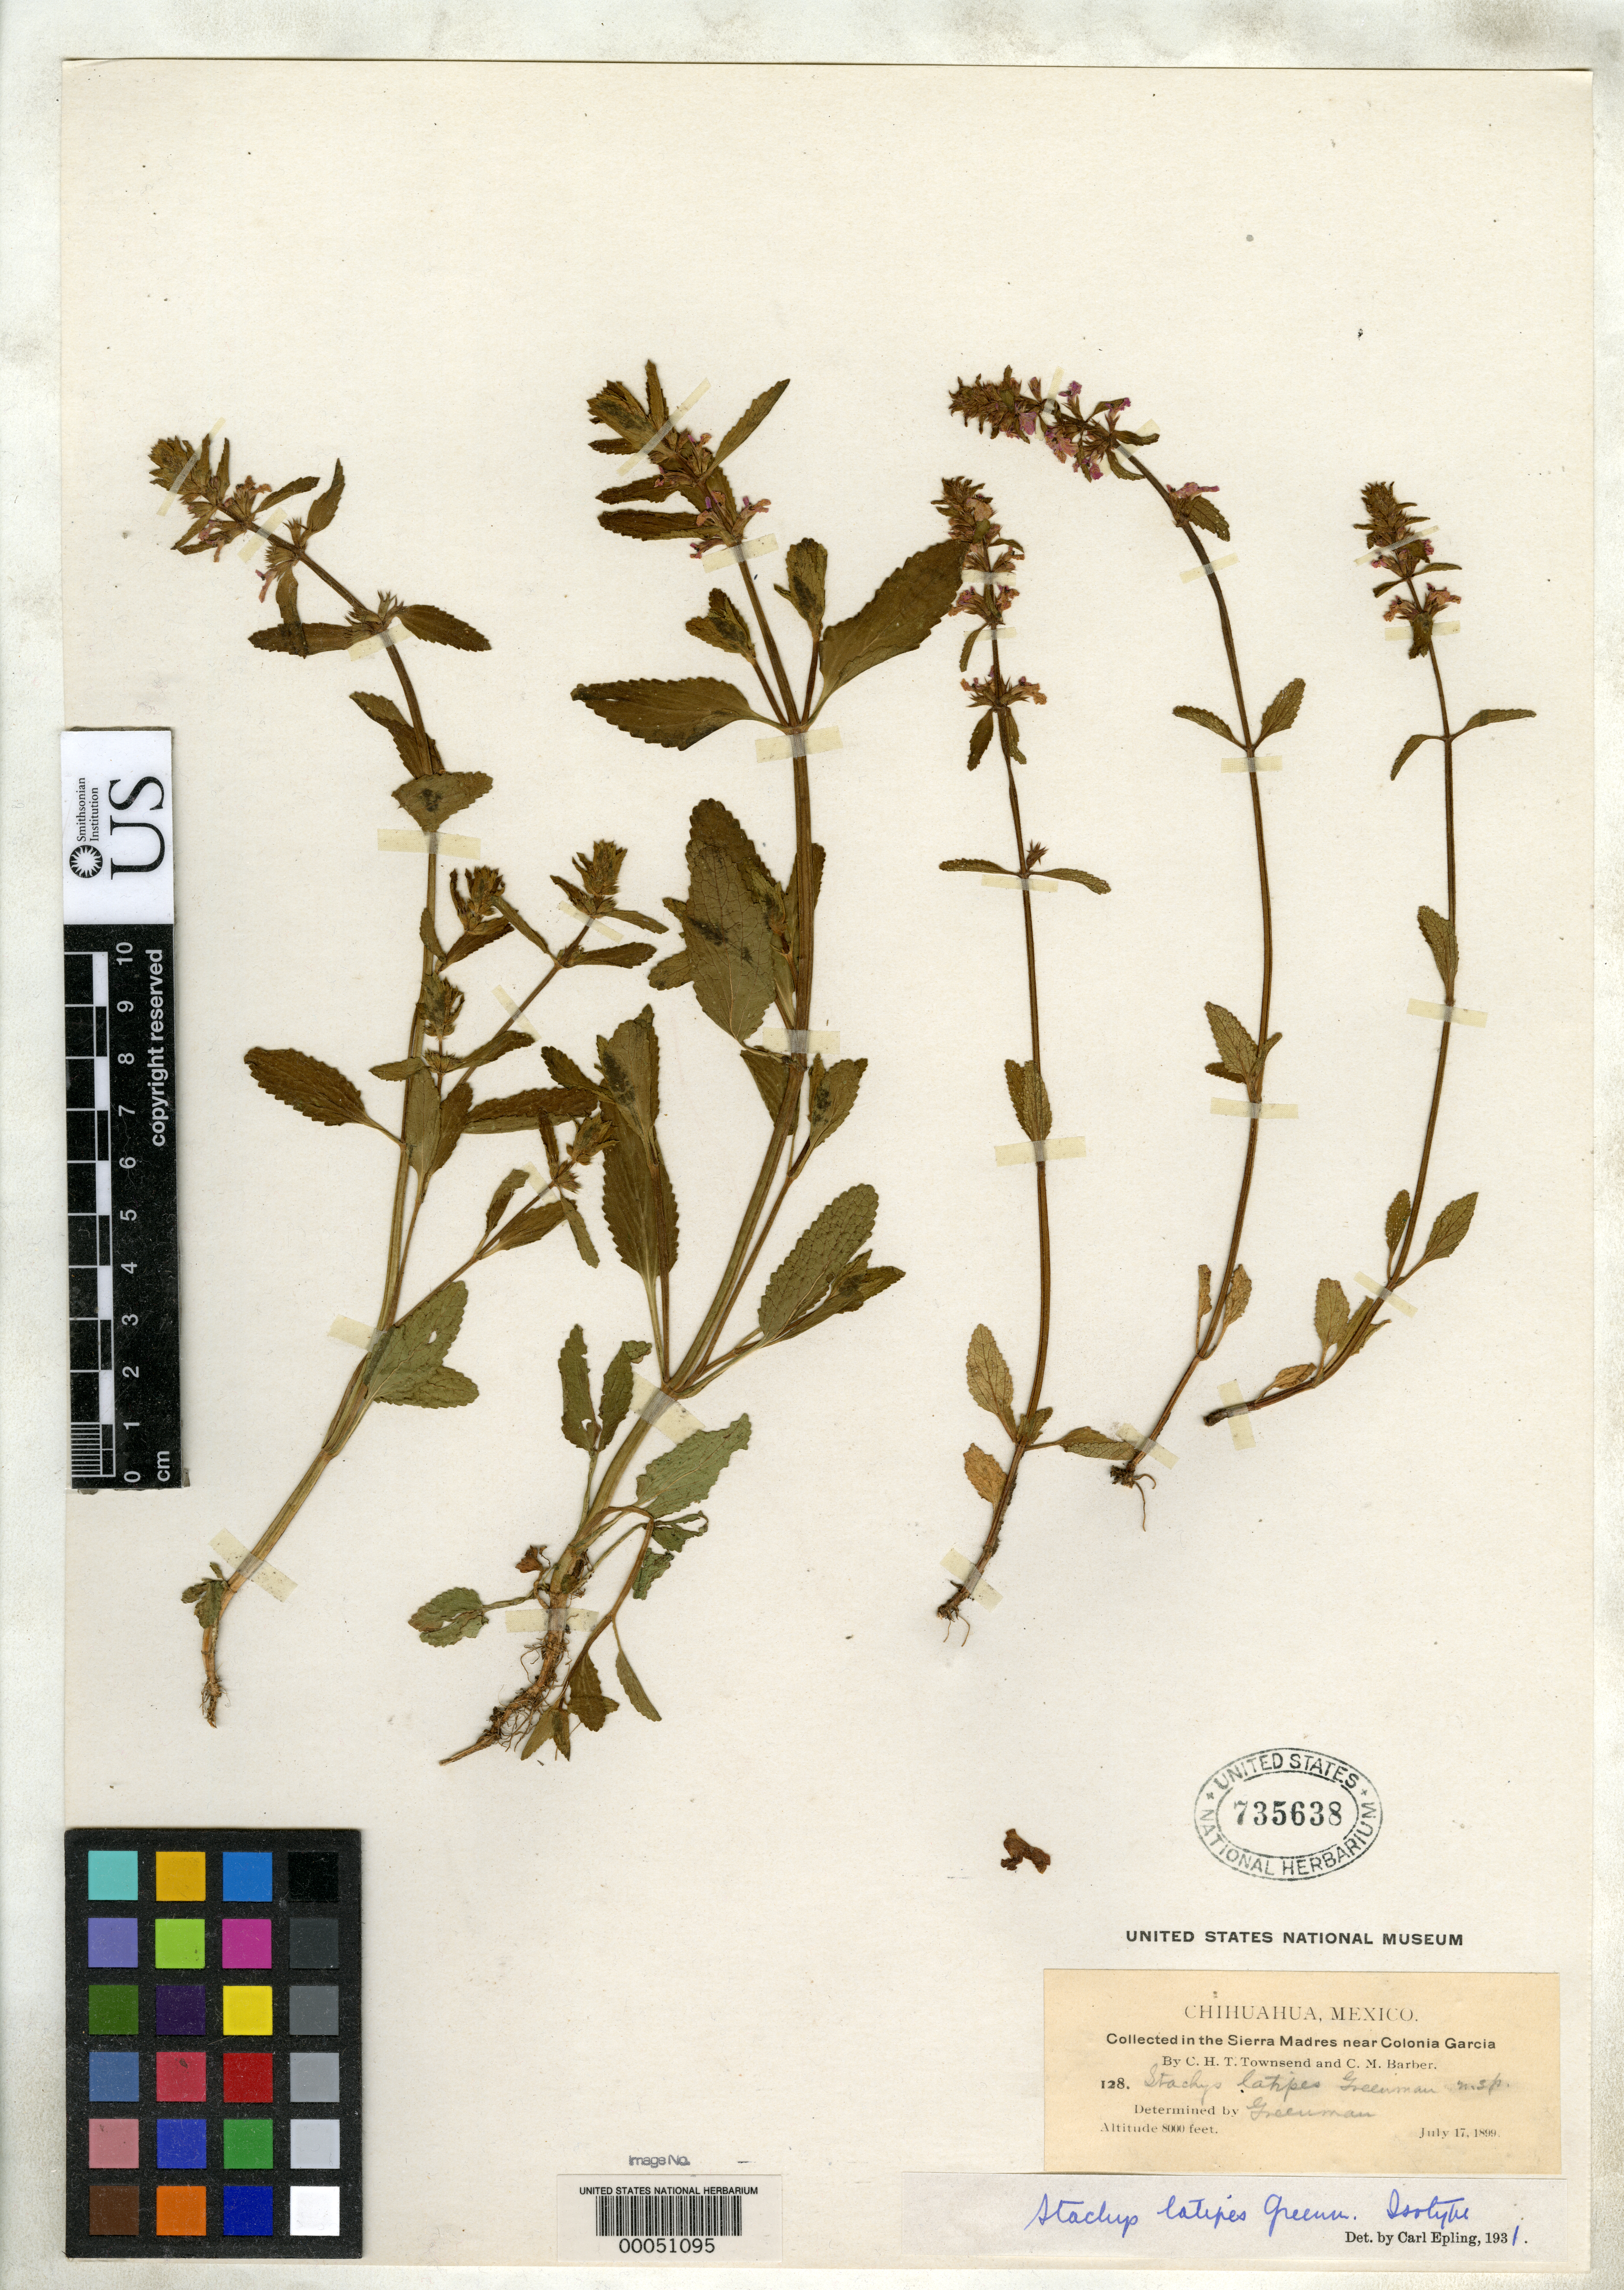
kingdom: Plantae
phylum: Tracheophyta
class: Magnoliopsida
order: Lamiales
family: Lamiaceae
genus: Stachys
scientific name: Stachys latipes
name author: Greenm.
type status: Isotype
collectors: C. H. T. Townsend & C. Barber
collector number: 128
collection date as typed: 17 Jul 1899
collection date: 1899-07-17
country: Mexico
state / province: Chihuahua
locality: Sierra Madres near Colonia Garcia.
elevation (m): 2438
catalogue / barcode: US 735638